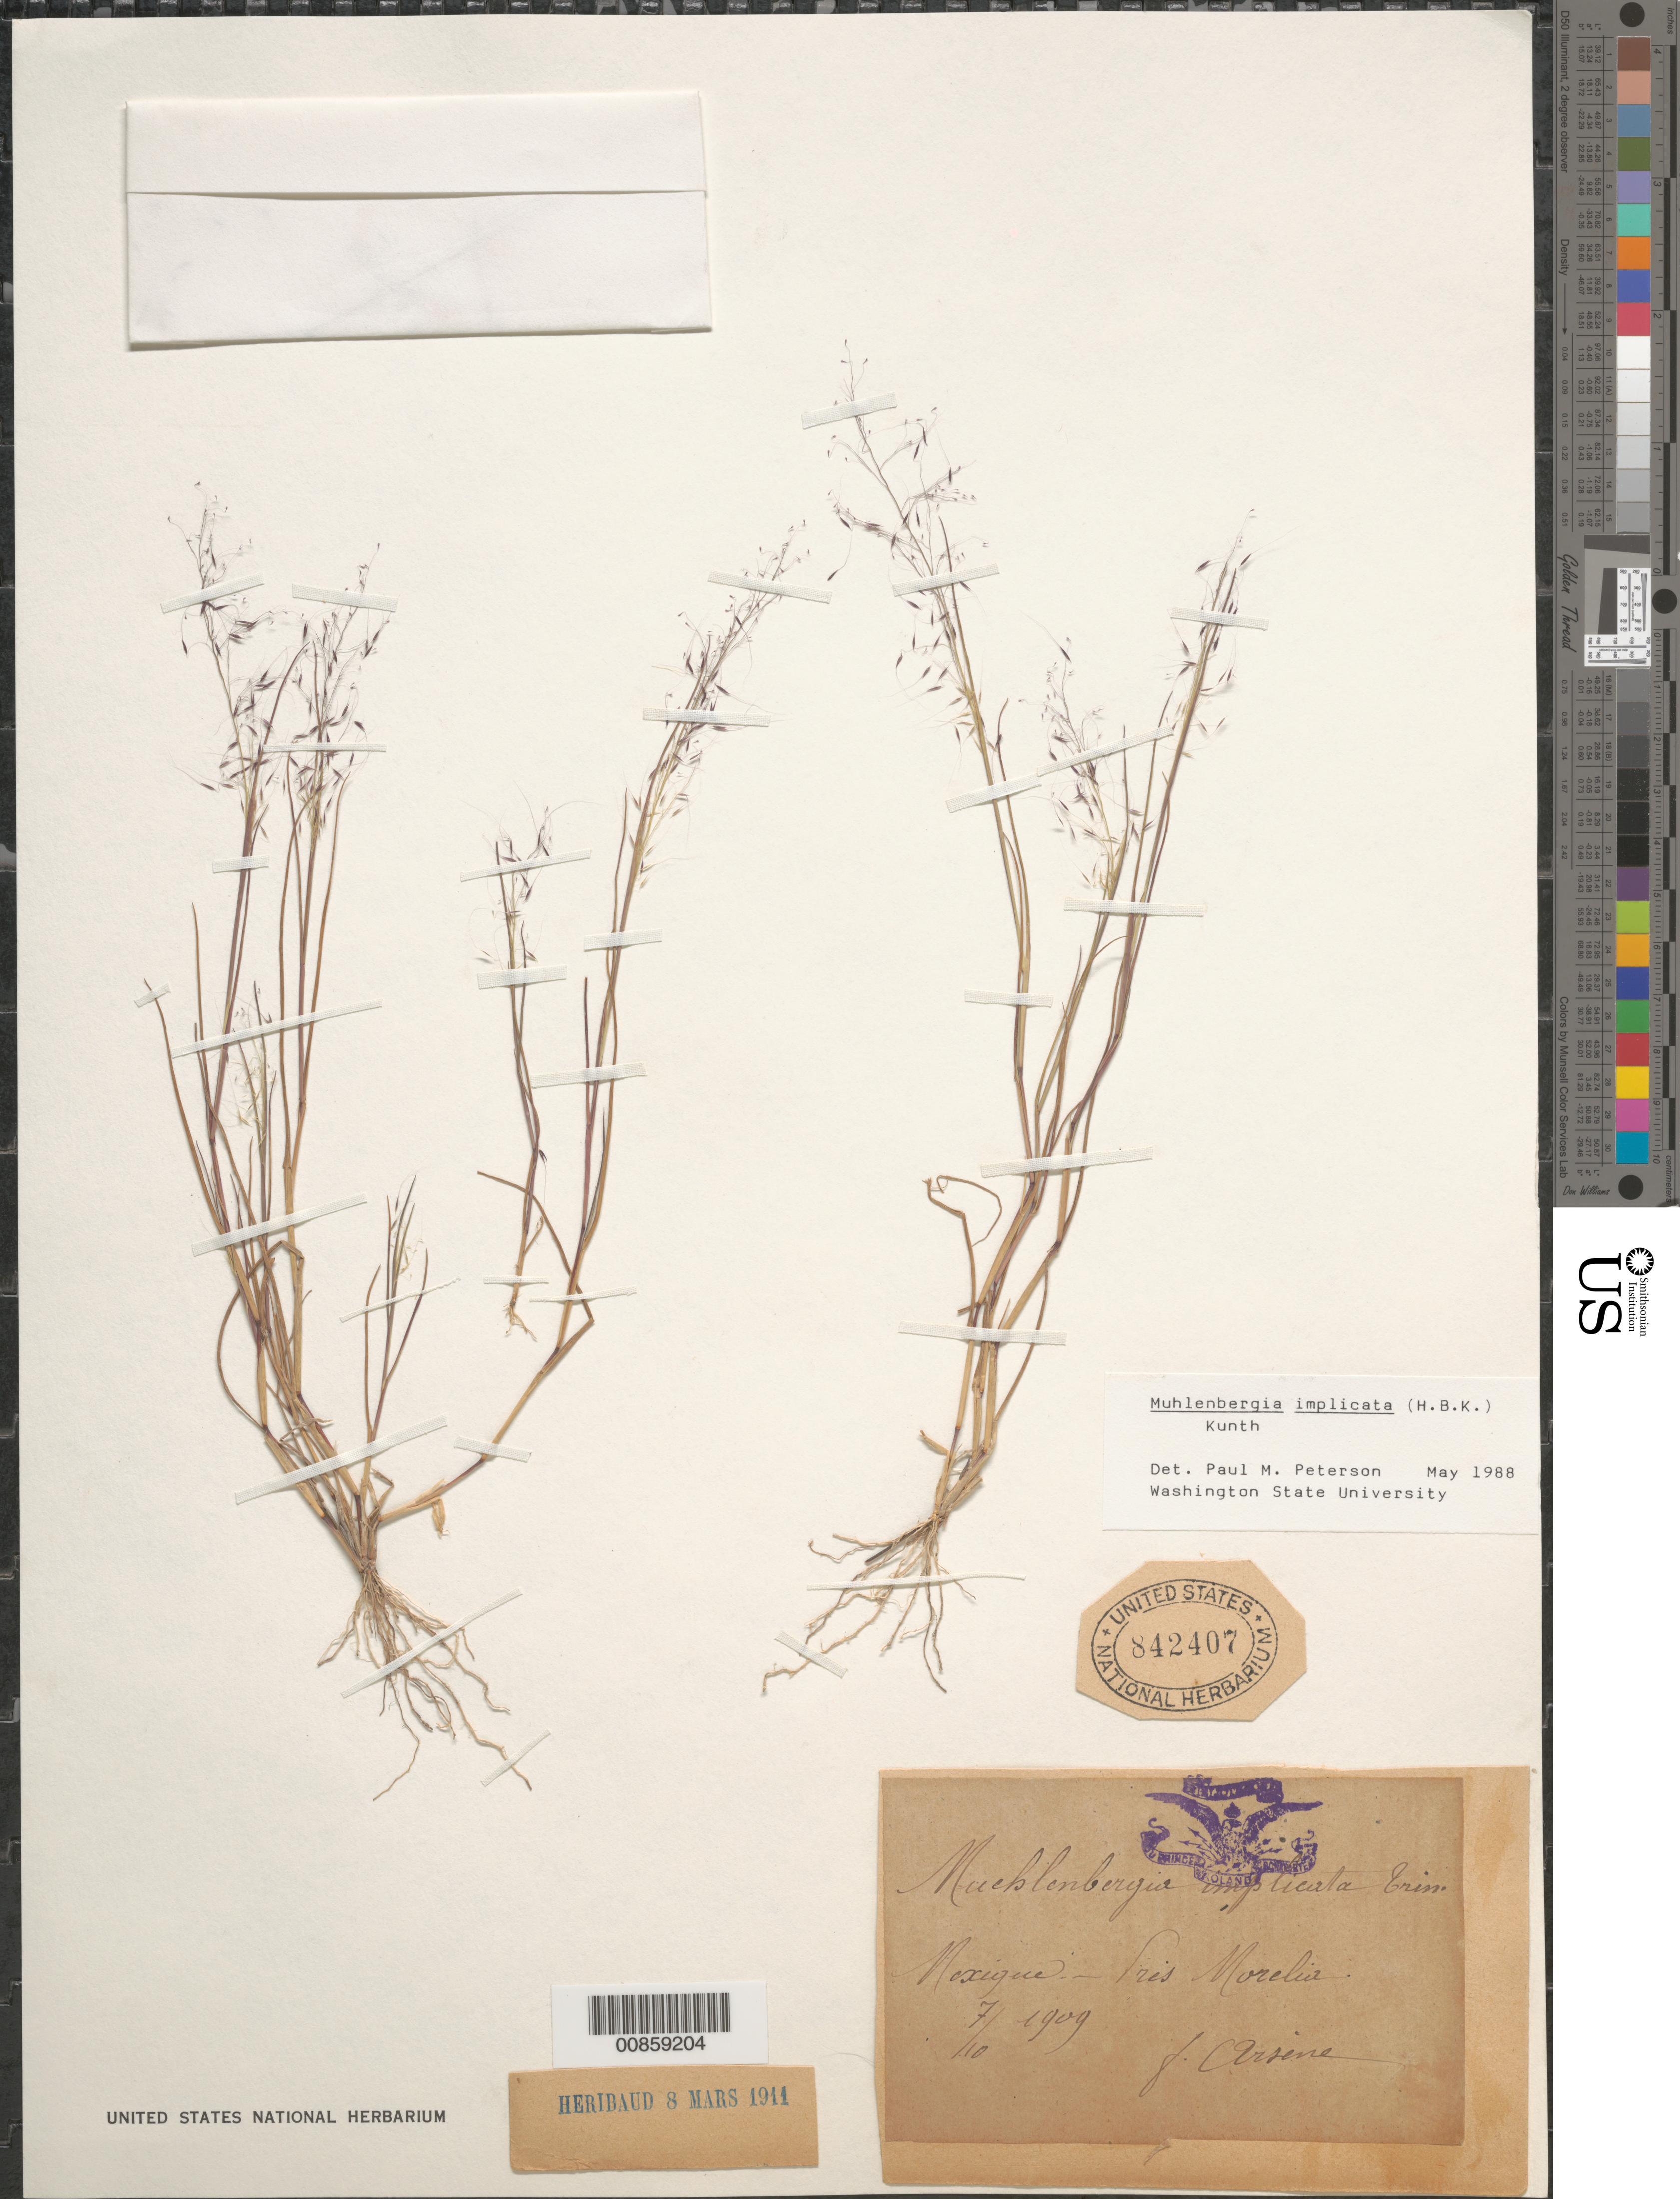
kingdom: Plantae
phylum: Tracheophyta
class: Liliopsida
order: Poales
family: Poaceae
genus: Muhlenbergia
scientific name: Muhlenbergia implicata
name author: (Kunth) Trin.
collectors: Bro. G. Arsène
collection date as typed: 08 Mar 1911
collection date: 1911-03-08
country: Mexico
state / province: Michoacan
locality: Pris Morelia, Mich.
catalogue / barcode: US 842407